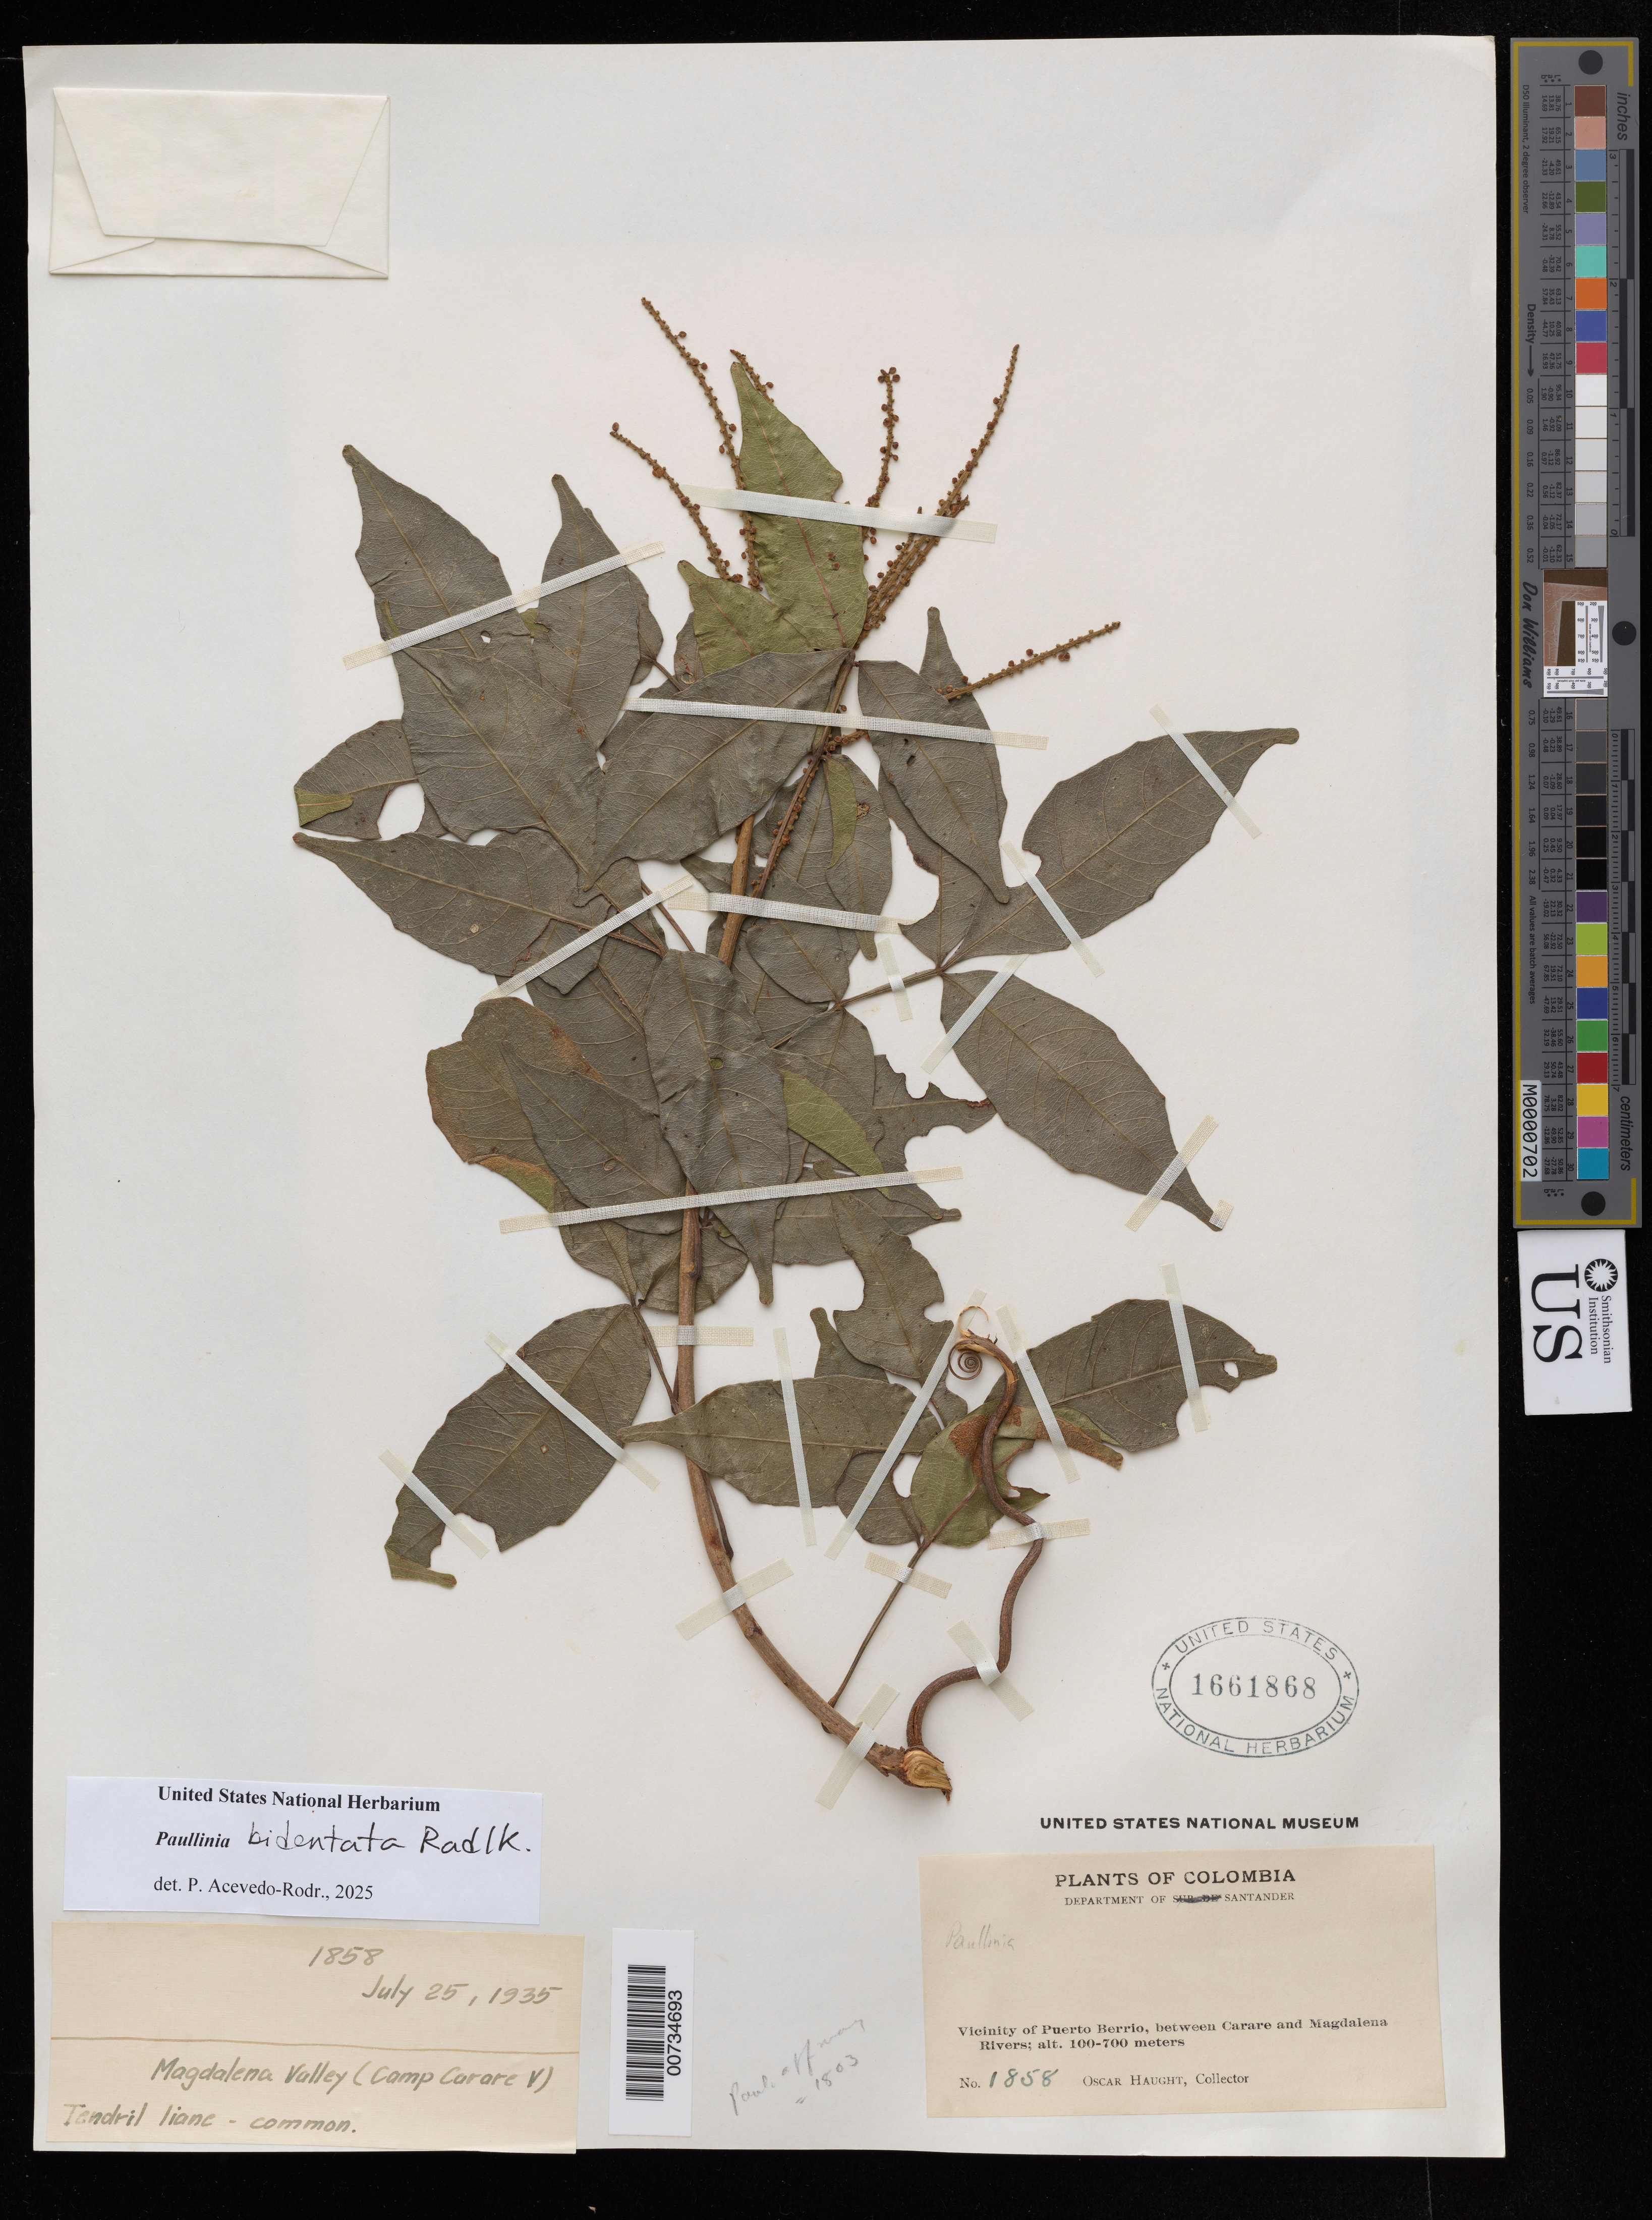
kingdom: Plantae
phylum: Tracheophyta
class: Magnoliopsida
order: Sapindales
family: Sapindaceae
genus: Paullinia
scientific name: Paullinia bidentata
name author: Radlk.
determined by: Acevedo-Rodriguez, P., (US), Smithsonian Institution - National Museum of Natural History (UNITED STATES)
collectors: O. Haught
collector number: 1858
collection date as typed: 25 Jul 1935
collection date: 1935-07-25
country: Colombia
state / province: Santander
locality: Magdalena Valley (Camp Carare V); vicinity of Puerto Barrio, between Carare and Magdalena Rivers.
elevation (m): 100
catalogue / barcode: US 1661868